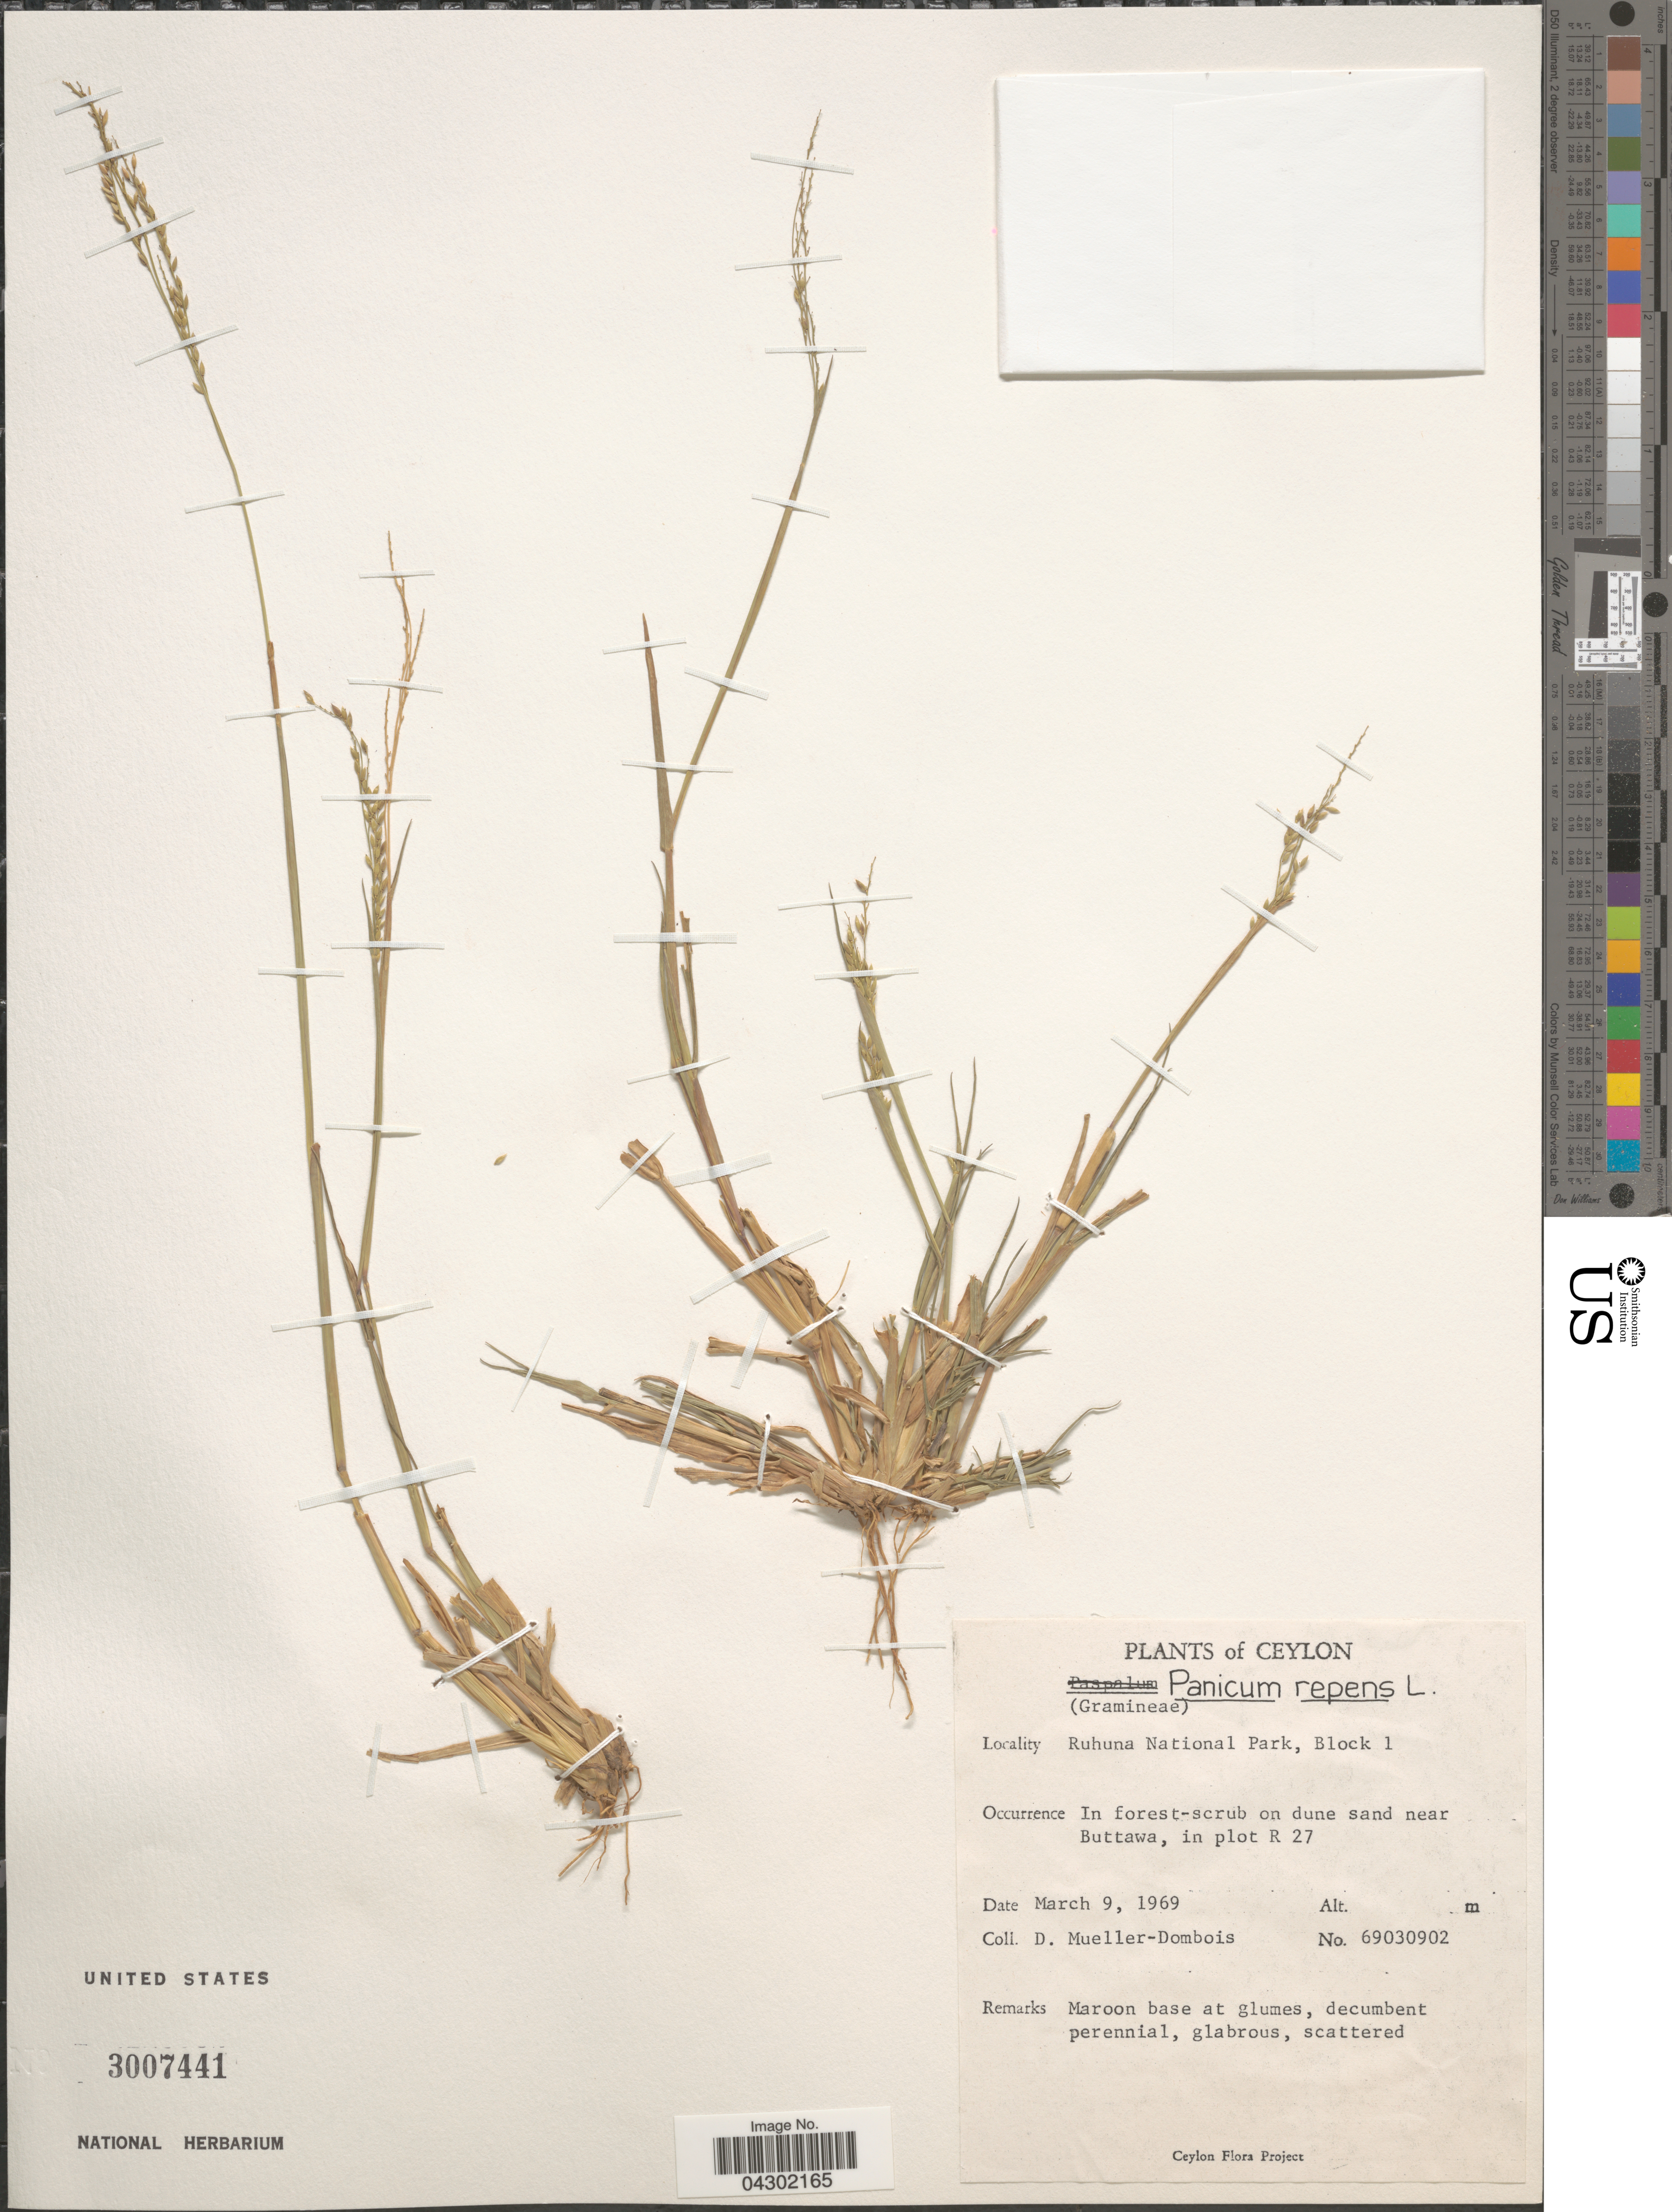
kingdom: Plantae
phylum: Tracheophyta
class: Liliopsida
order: Poales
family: Poaceae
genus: Panicum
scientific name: Panicum repens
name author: L.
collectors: D. Mueller-Dombois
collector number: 69030902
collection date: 1969-03-09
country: Sri Lanka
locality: Ceylon. Ruhuna National Park, Block I. In forest-scrub on dune sand near Buttawa, in plot R 27.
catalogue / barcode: US 3007441